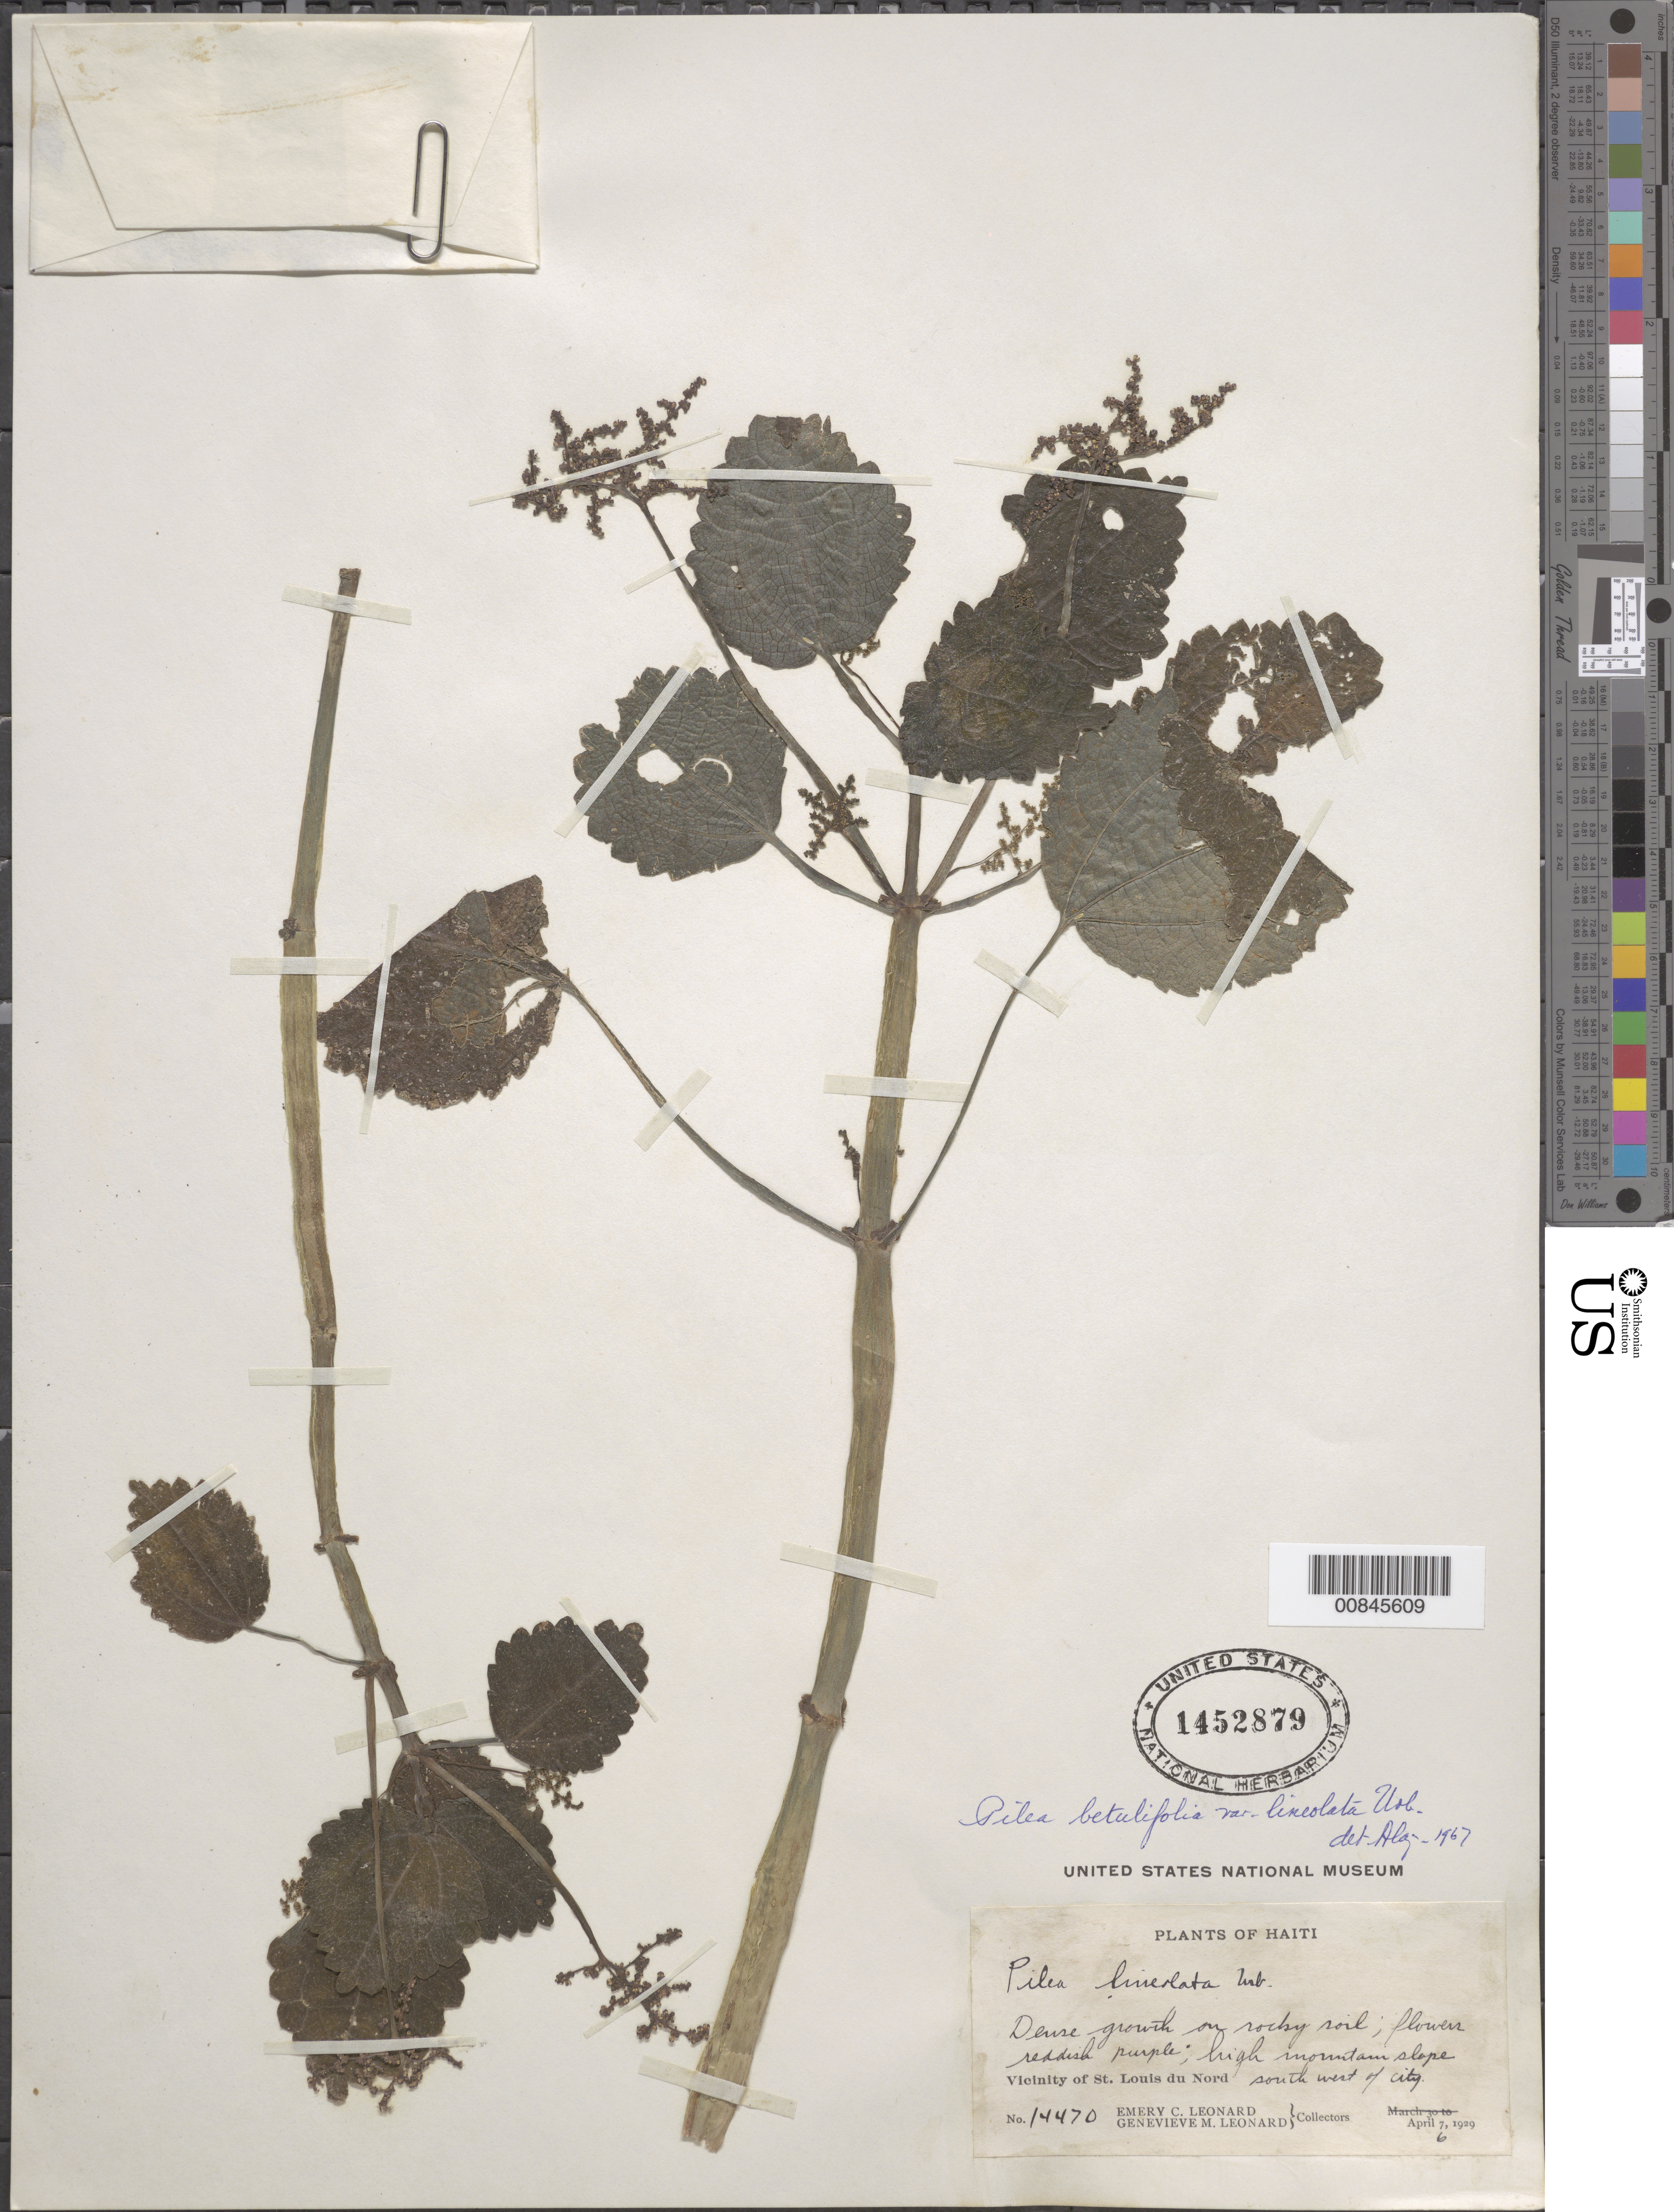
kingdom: Plantae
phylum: Tracheophyta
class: Magnoliopsida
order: Rosales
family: Urticaceae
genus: Pilea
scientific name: Pilea betulifolia var. lineolata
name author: Urb.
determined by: Liogier, Alain H.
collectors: E. C. Leonard & G. M. Leonard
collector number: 14470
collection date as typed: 06 Apr 1929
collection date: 1929-04-06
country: Haiti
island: Hispaniola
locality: Vicinity of St-Louis du Nord, high mountain slope south west of city.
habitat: Rocky soil.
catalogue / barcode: US 1452879